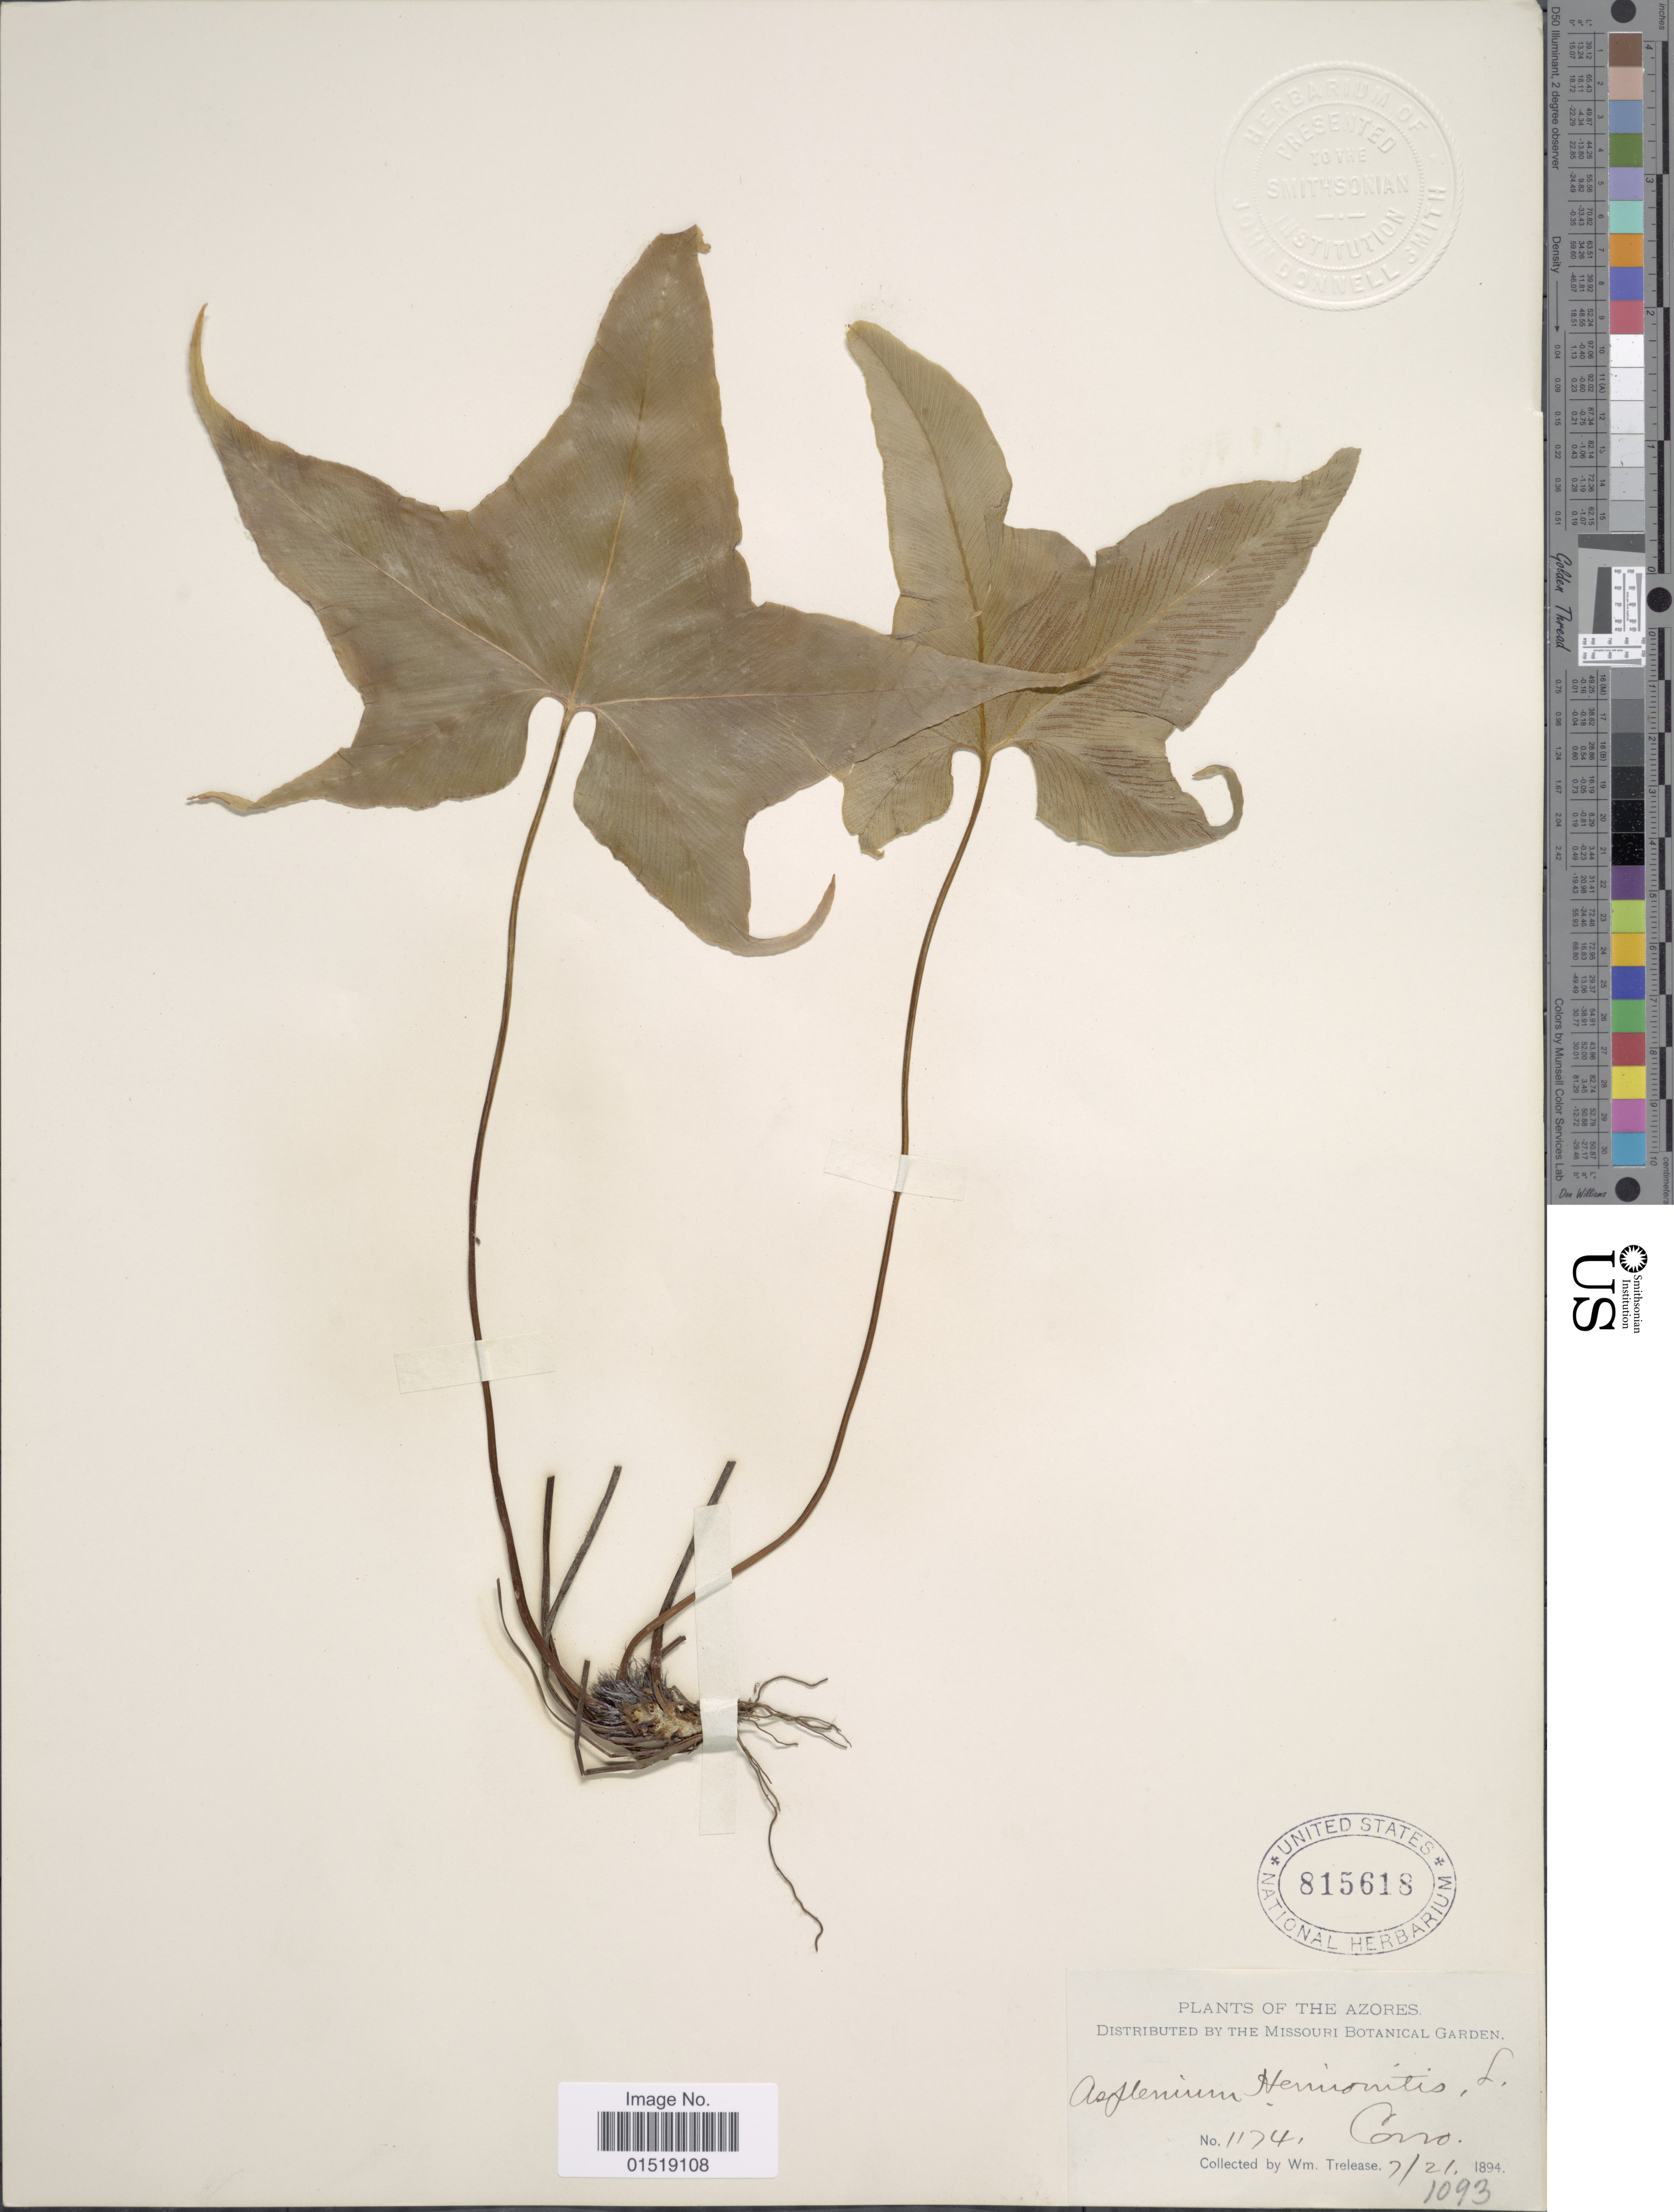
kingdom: Plantae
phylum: Tracheophyta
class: Polypodiopsida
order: Polypodiales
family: Aspleniaceae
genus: Asplenium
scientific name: Asplenium hemionitis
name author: L.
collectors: W. Trelease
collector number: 1174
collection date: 1894-07-21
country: Portugal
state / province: Azores (Aut. Reg.)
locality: Cerro. [interpreted]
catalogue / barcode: US 815618